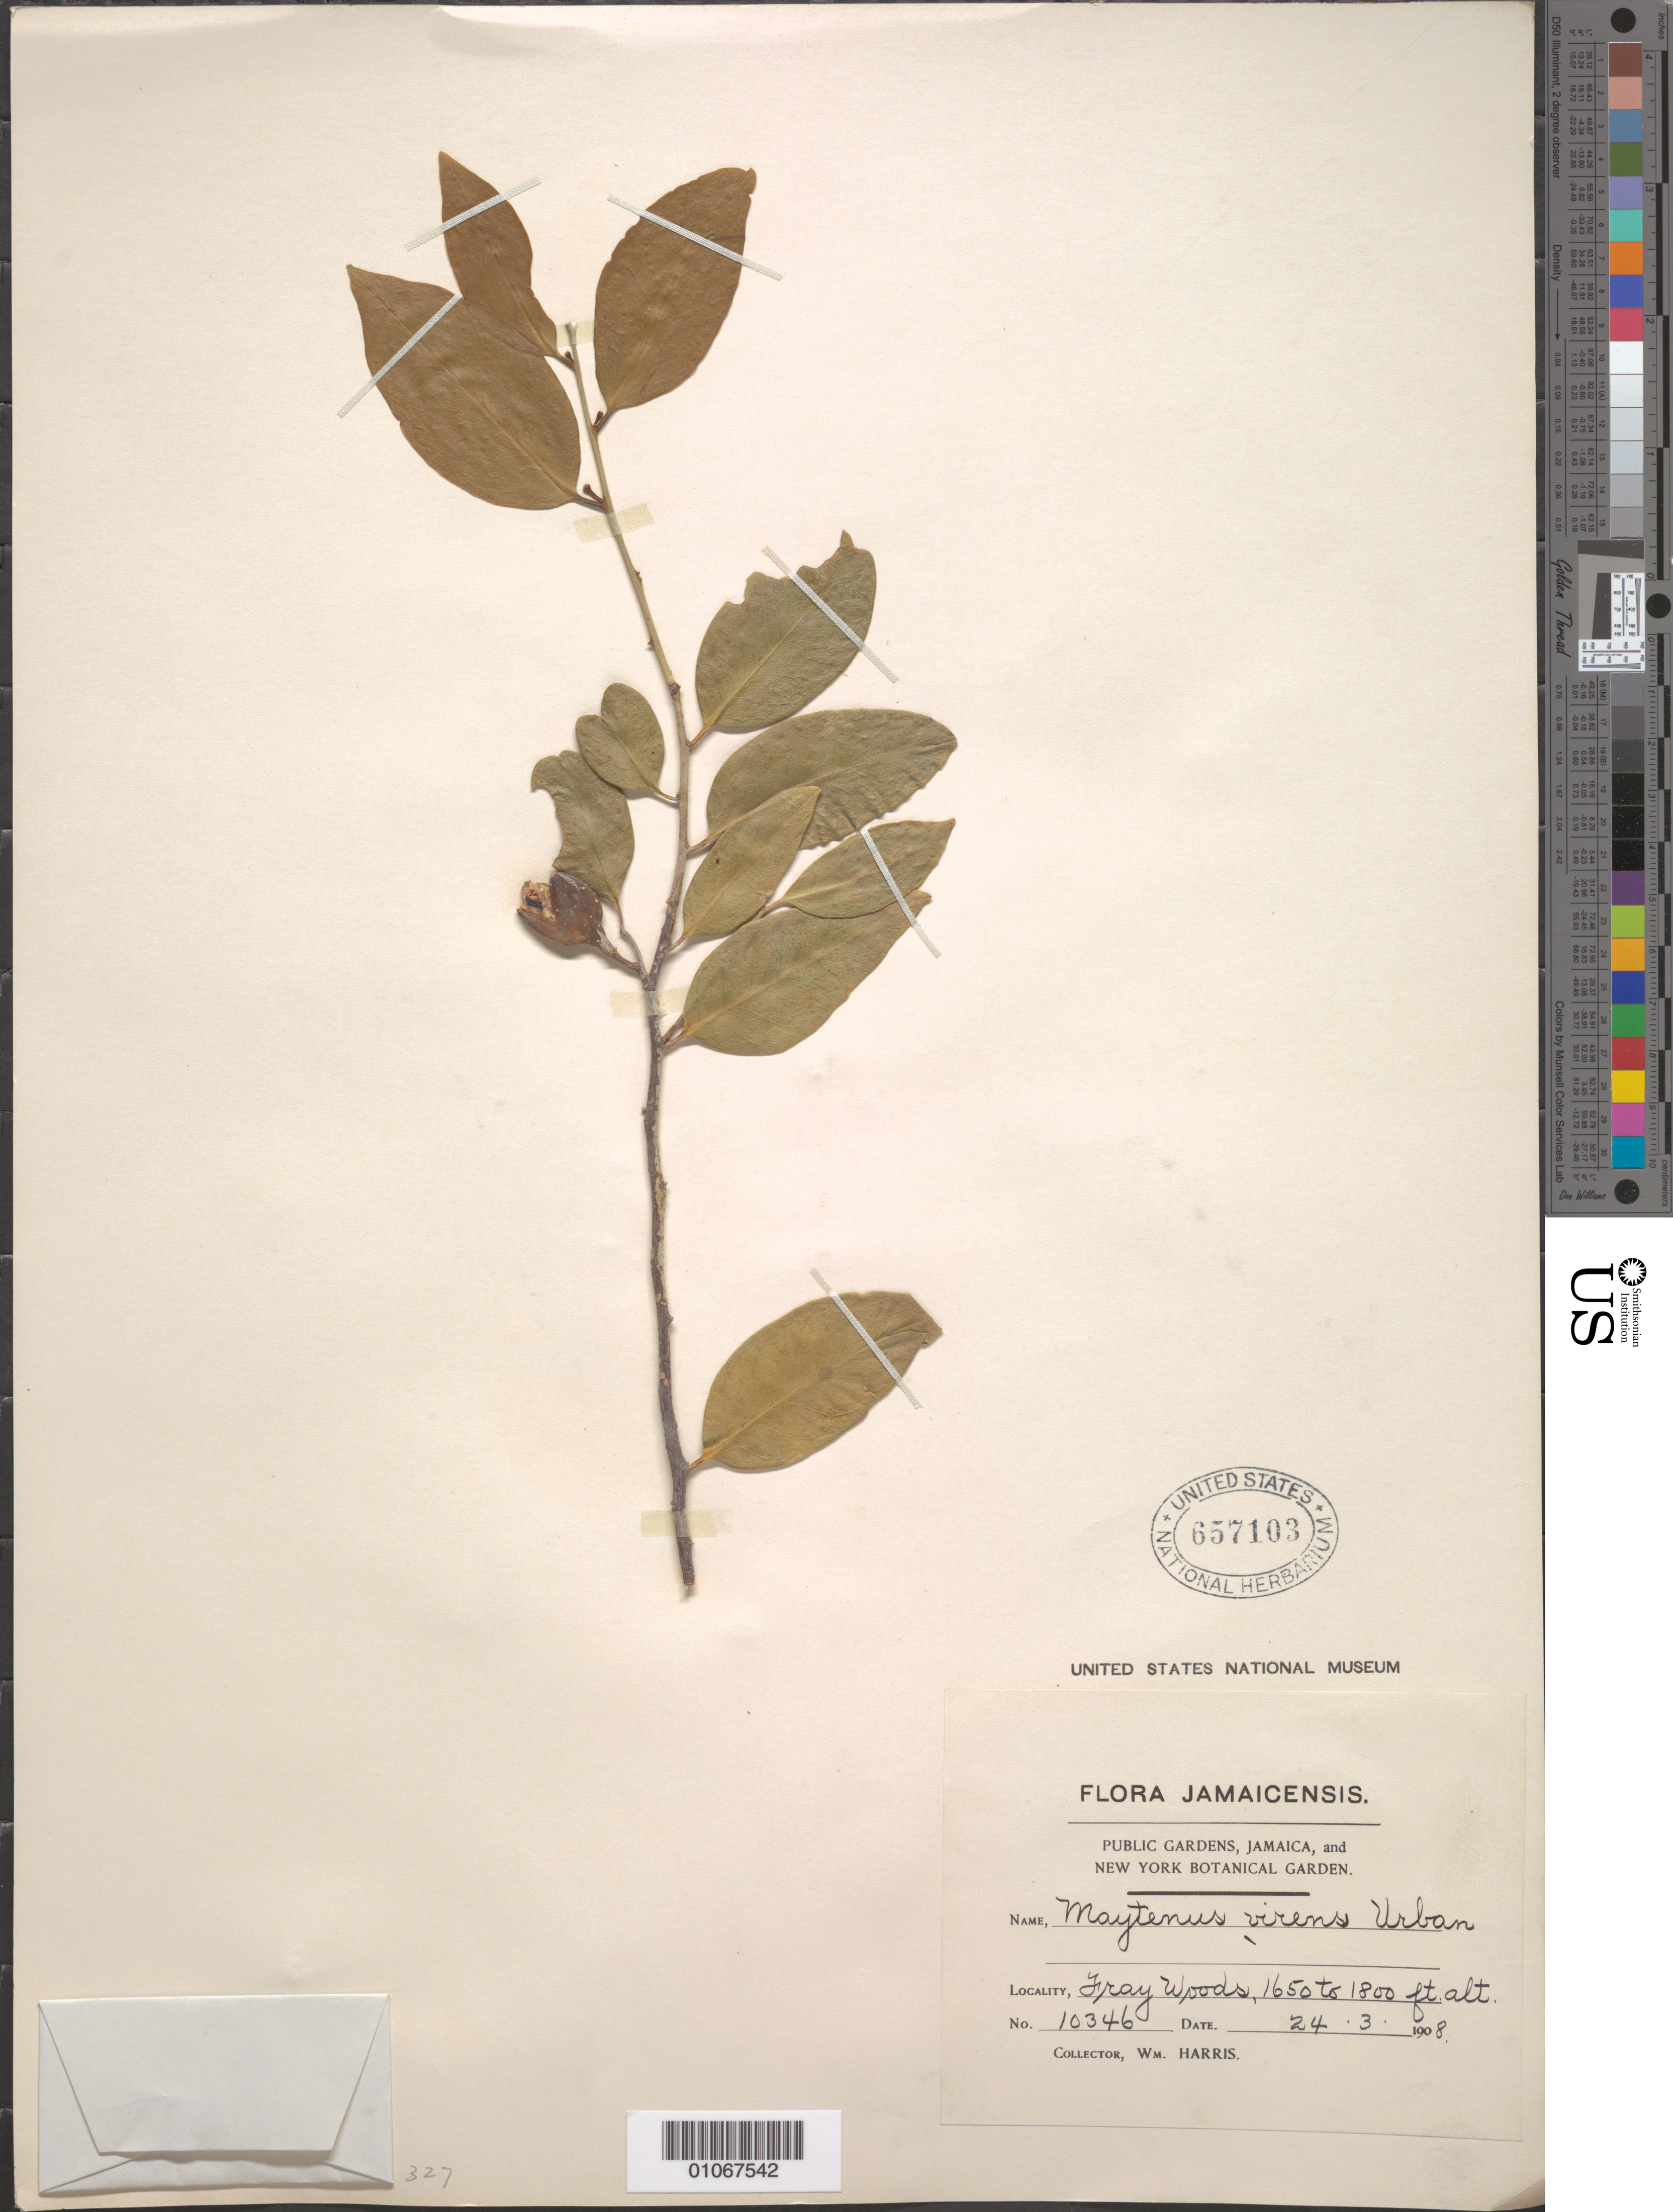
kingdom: Plantae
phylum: Tracheophyta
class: Magnoliopsida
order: Celastrales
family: Celastraceae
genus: Maytenus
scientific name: Maytenus virens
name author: Urb.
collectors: W. Harris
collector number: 10346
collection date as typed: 24 Mar 1908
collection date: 1908-03-24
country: Jamaica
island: Jamaica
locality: Fray woods.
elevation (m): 549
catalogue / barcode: US 657103